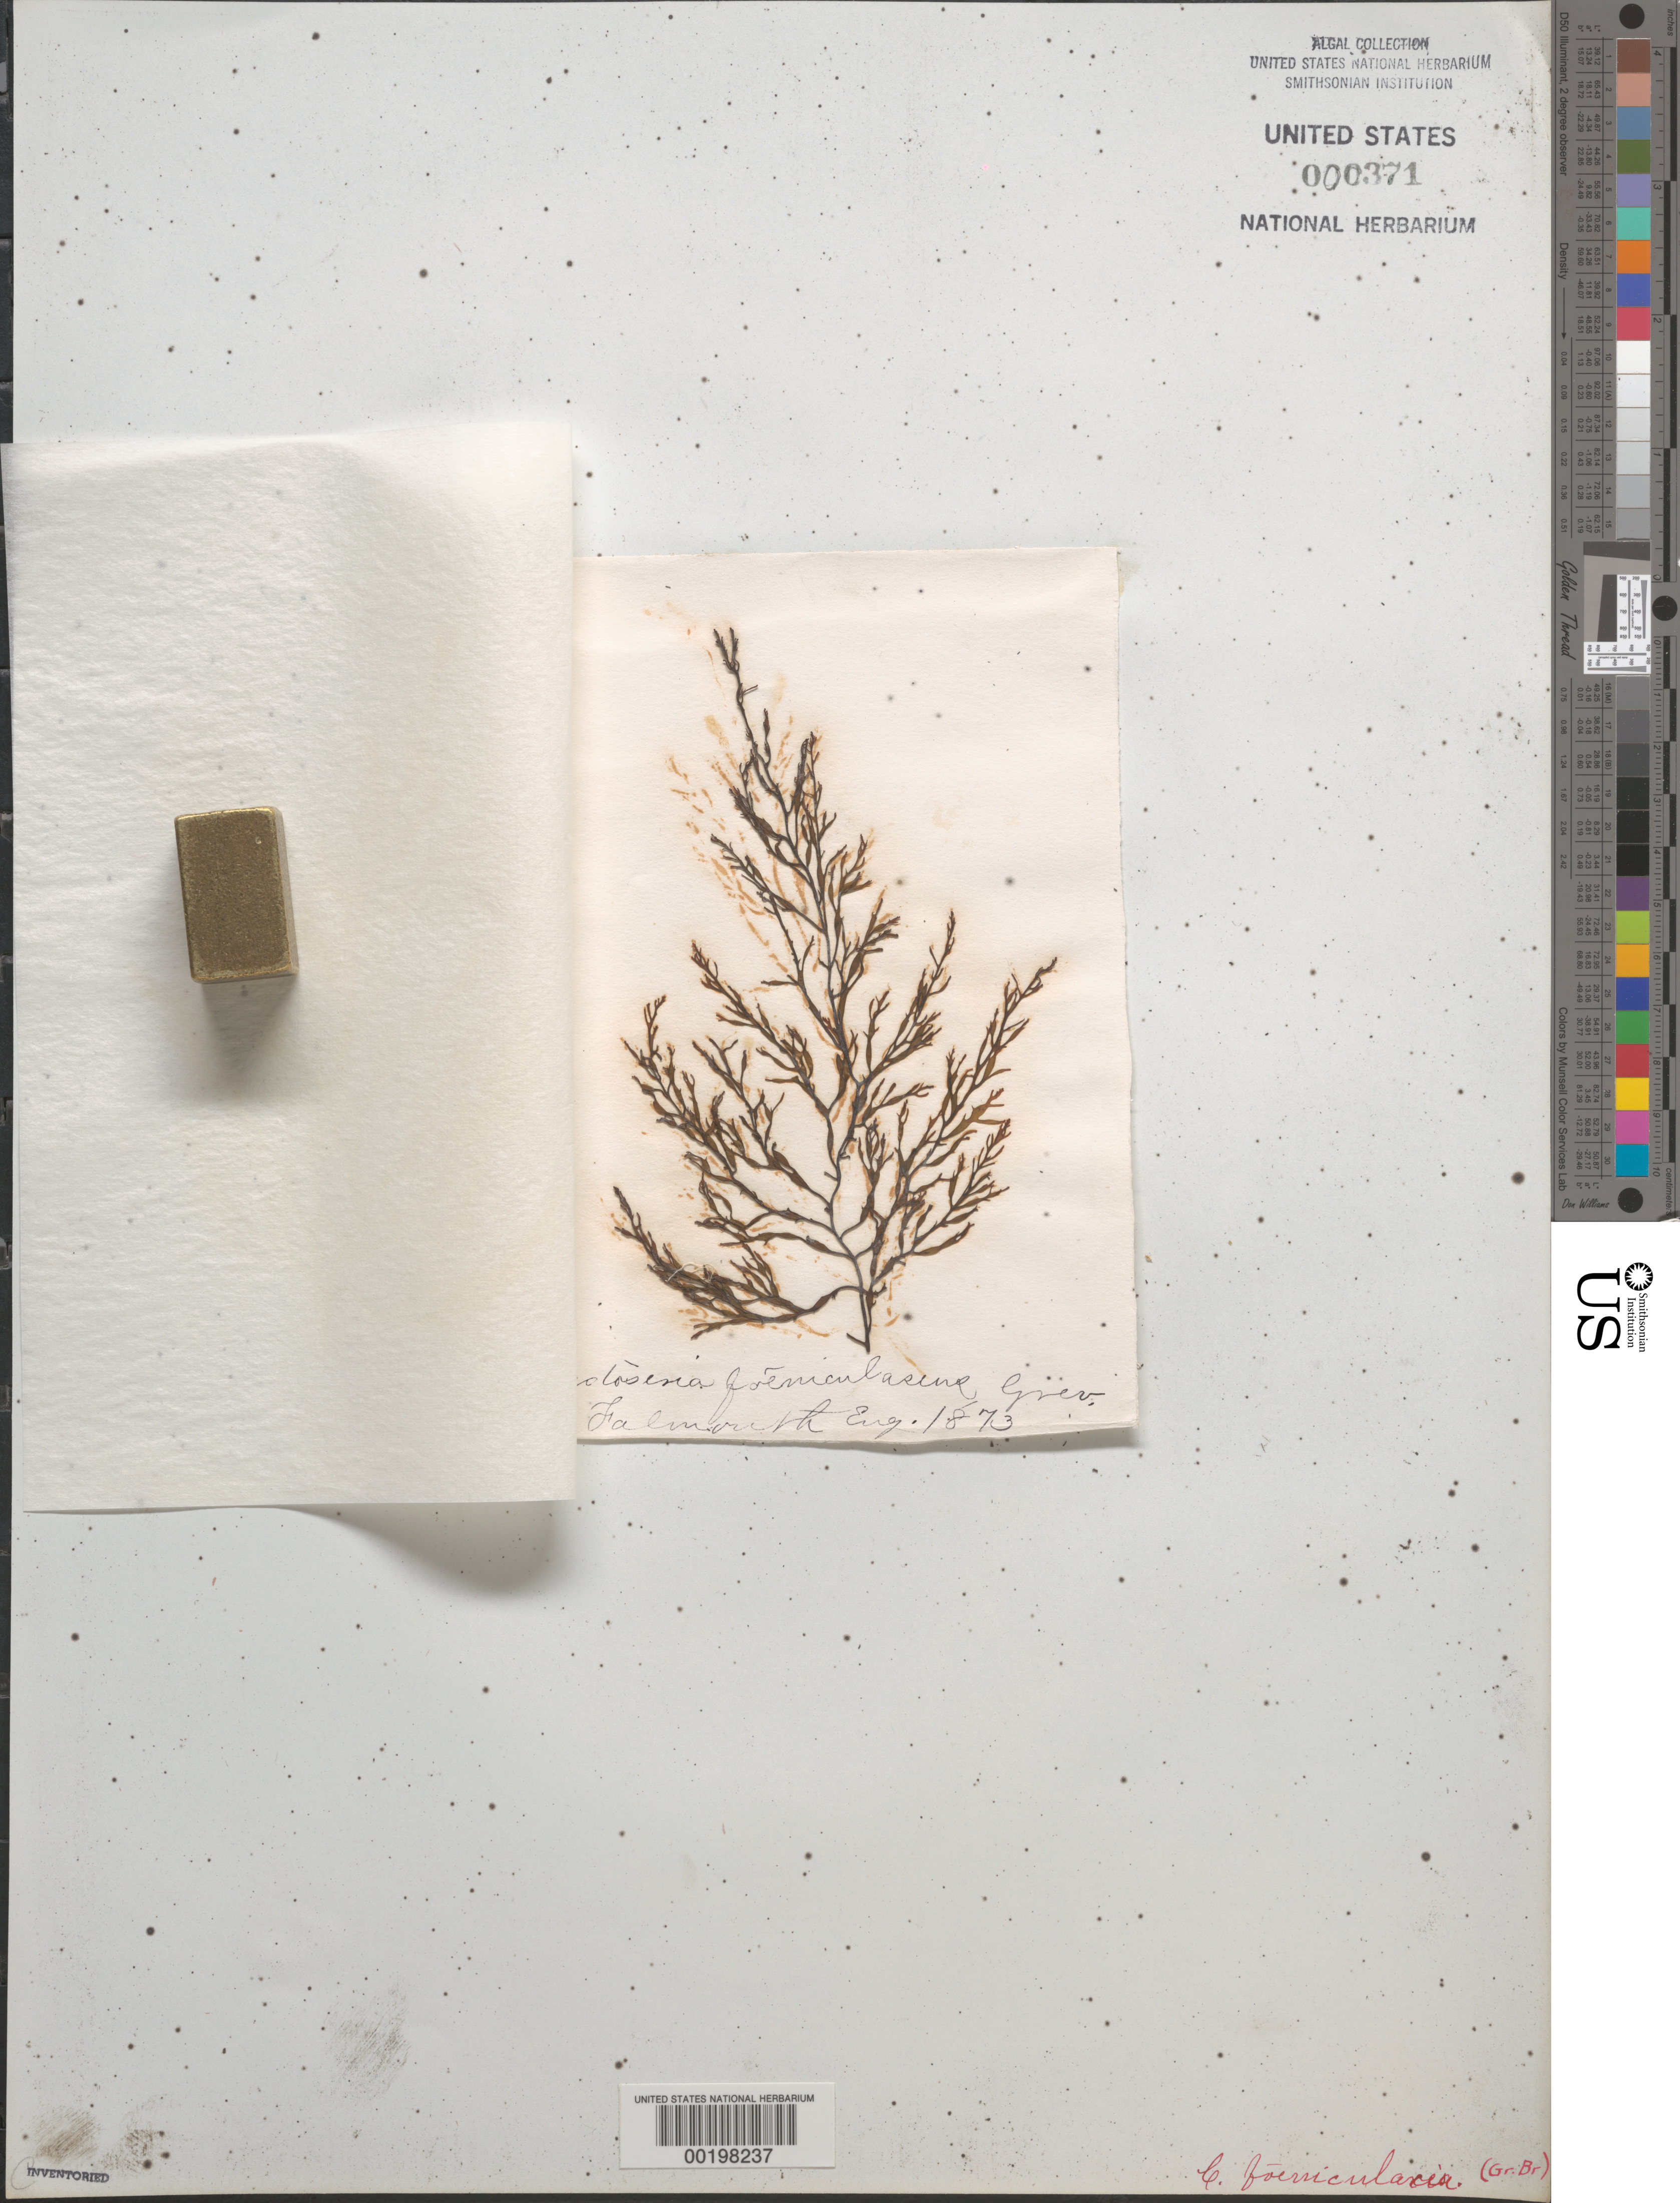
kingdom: Chromista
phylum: Ochrophyta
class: Phaeophyceae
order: Fucales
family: Sargassaceae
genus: Cystoseira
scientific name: Cystoseira foeniculacea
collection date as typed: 1873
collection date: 1873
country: United Kingdom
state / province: England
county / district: Cornwall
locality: Falmouth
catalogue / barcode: US 371